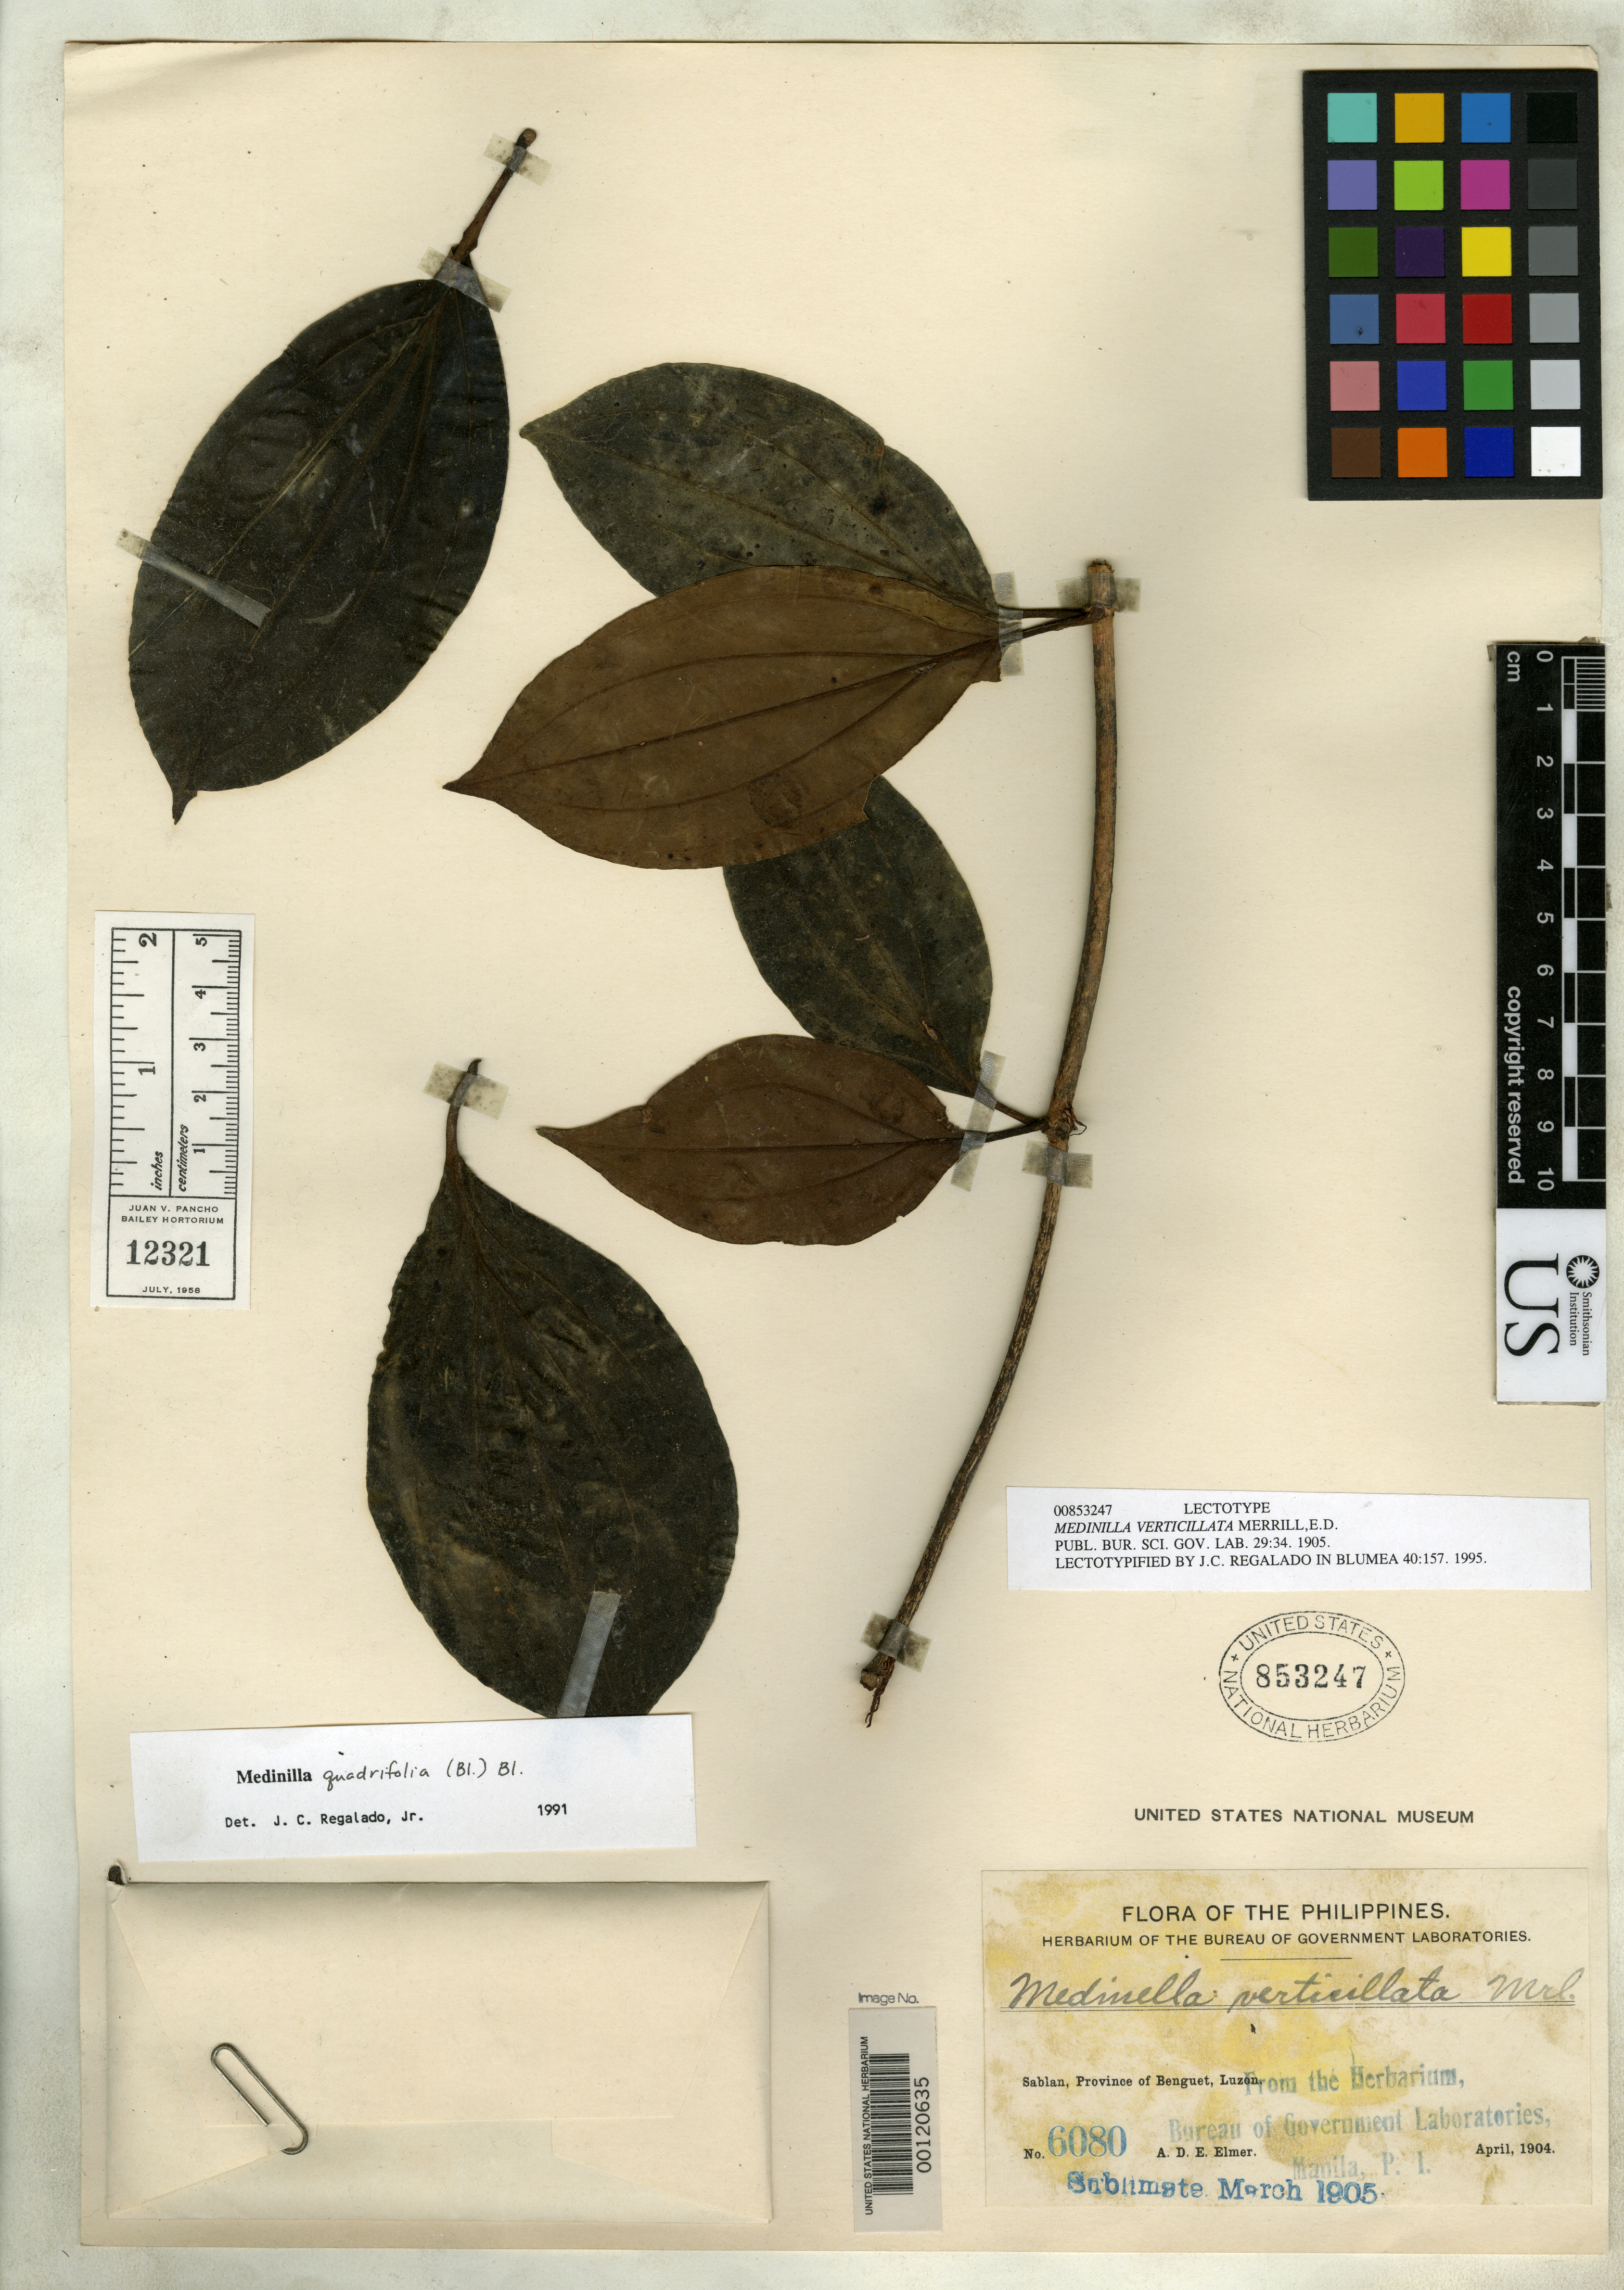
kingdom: Plantae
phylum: Tracheophyta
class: Magnoliopsida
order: Myrtales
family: Melastomataceae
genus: Medinilla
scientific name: Medinilla verticillata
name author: Merr.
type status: Lectotype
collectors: A. D. E. Elmer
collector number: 6080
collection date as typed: Apr 1904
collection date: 1904-04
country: Philippines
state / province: Cordillera (Administrative Region)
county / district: Benguet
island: Luzon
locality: Sablan.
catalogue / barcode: US 853247